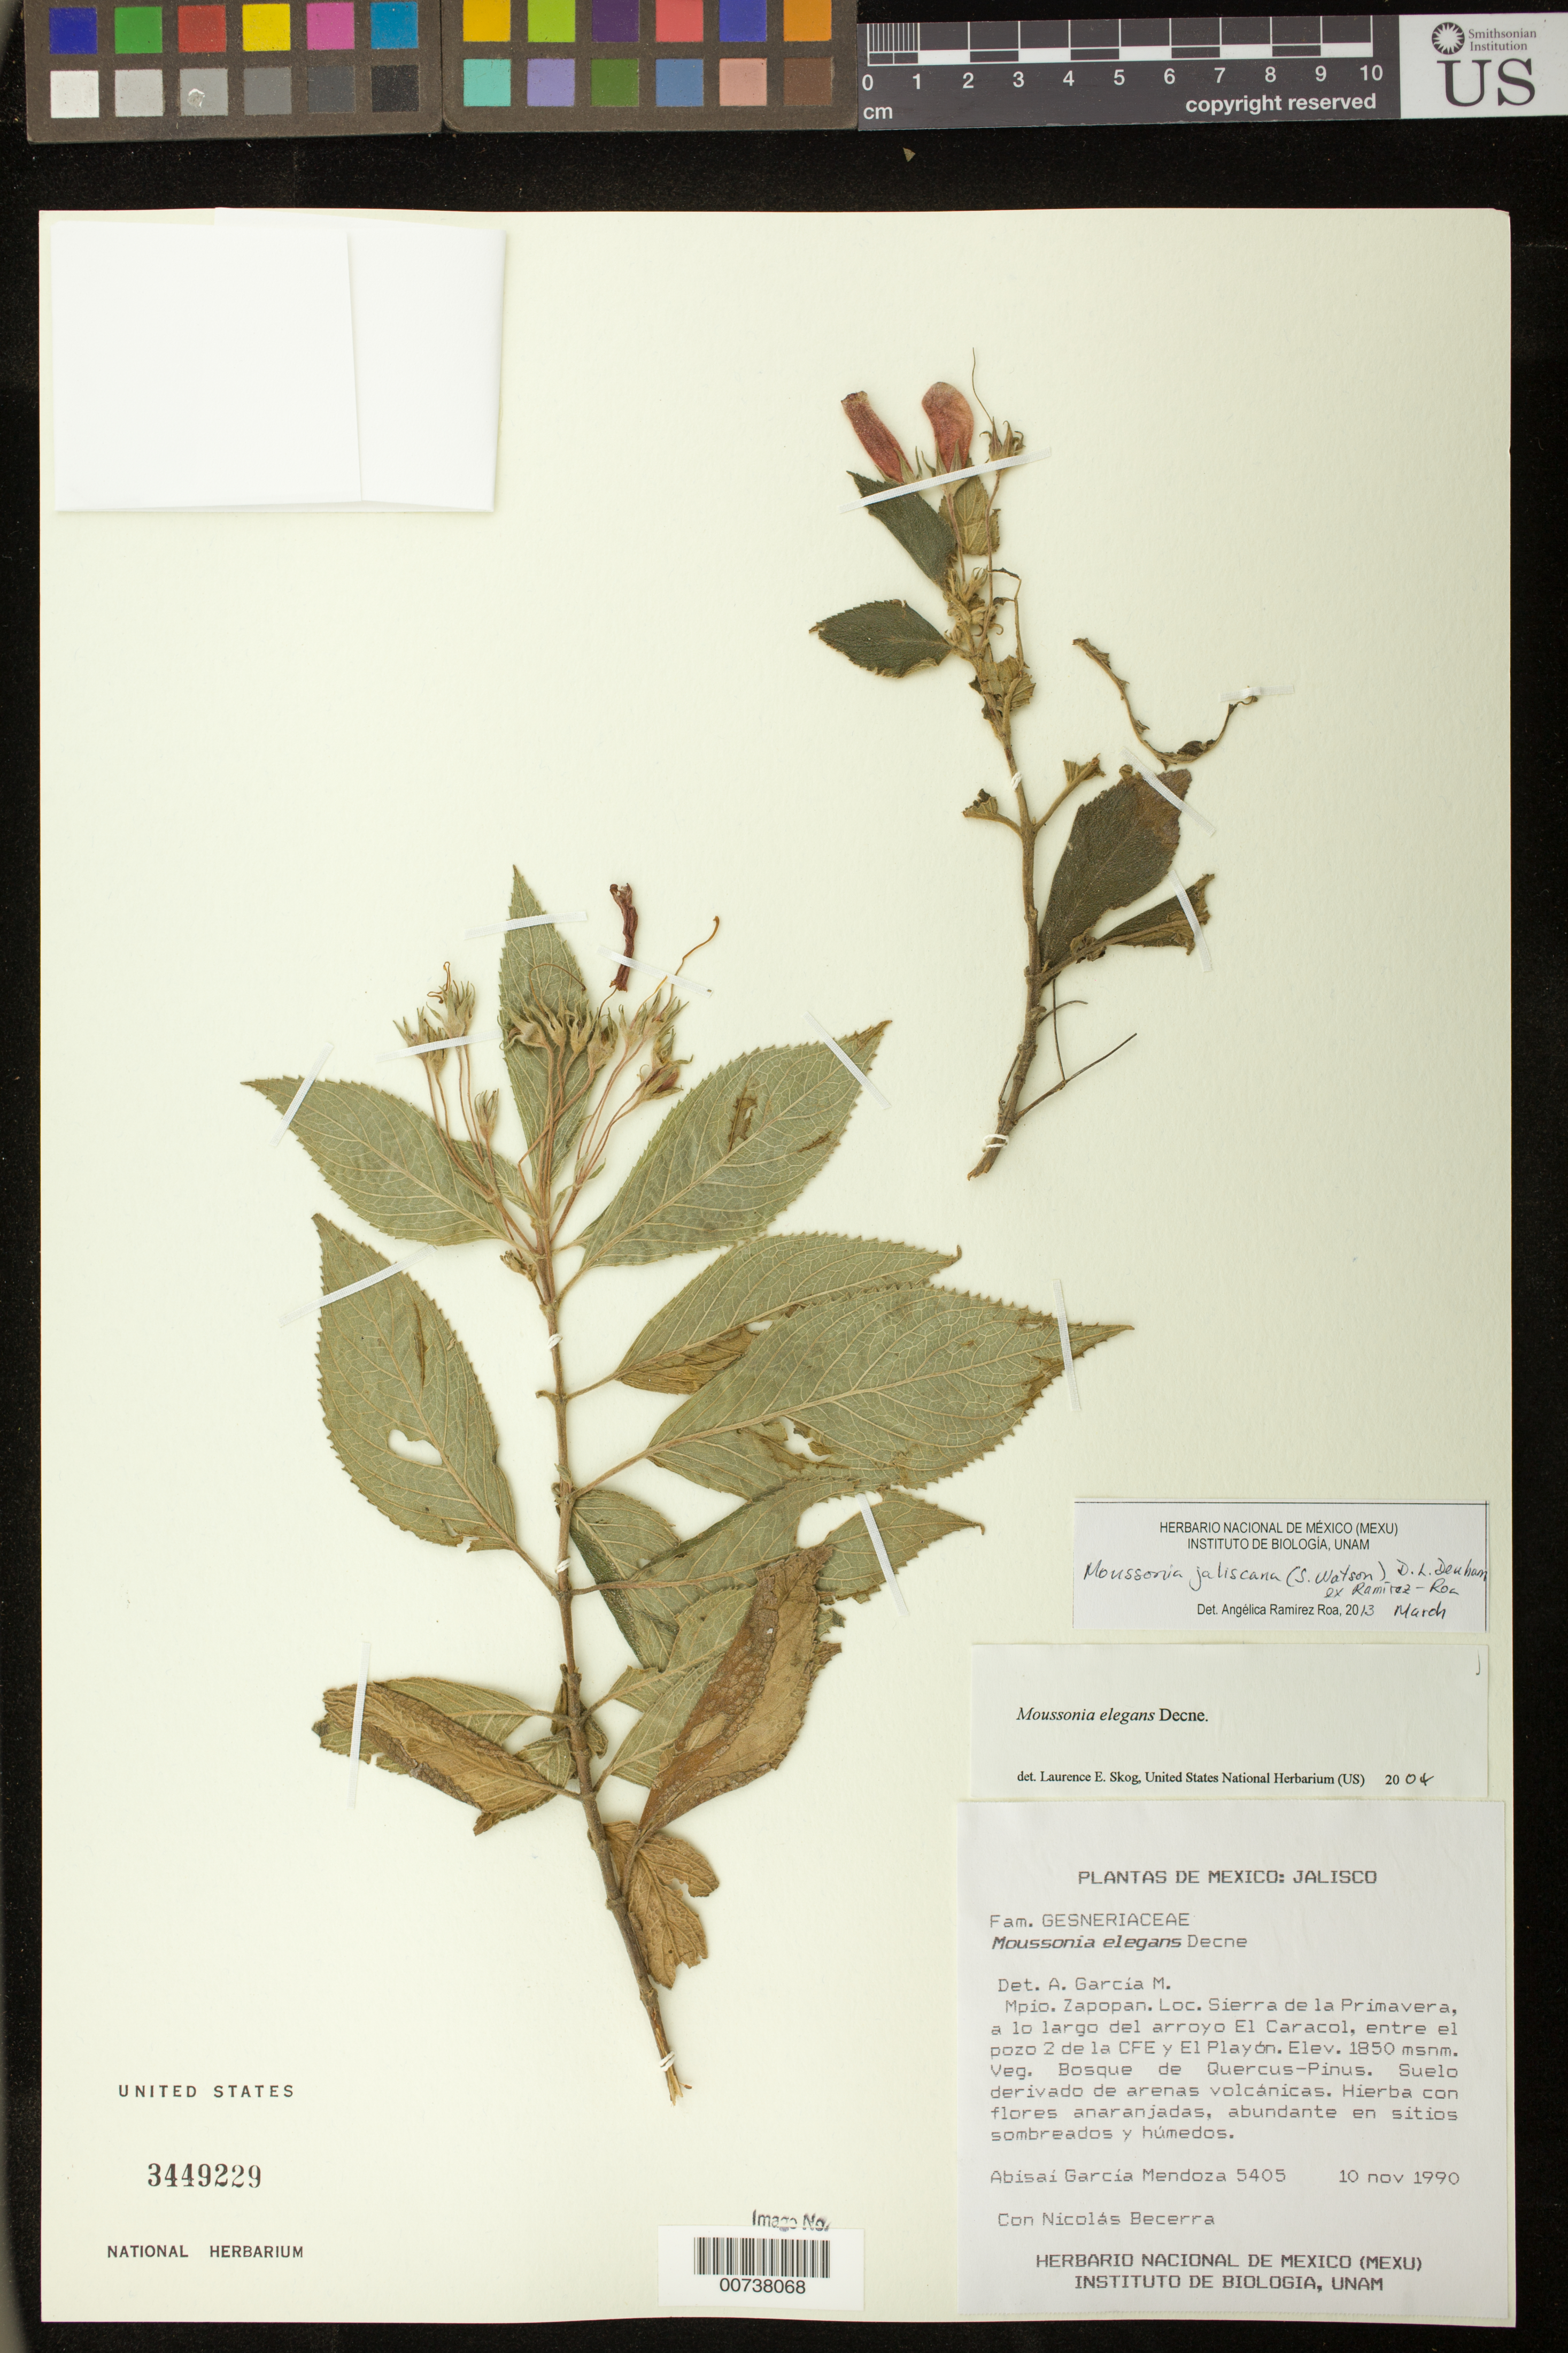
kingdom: Plantae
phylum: Tracheophyta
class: Magnoliopsida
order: Lamiales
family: Gesneriaceae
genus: Moussonia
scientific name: Moussonia jaliscana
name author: (S. Watson) D.L. Denham ex Ram.-Roa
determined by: Ramírez-Roa, A.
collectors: A. García-Mendoza & N. Becerra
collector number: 5405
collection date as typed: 10 Nov 1990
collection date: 1990-11-10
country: Mexico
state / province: Jalisco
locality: Mpio. Zapopan, loc. Sierra de la Primavera, a lo largo del arroyo El Caracol, entre el pozo 2 de la CFE y El Playón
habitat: Bosque de Quercus-Pinus. Suelo derivado de arenas volcánicas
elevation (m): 1850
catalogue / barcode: US 3449229